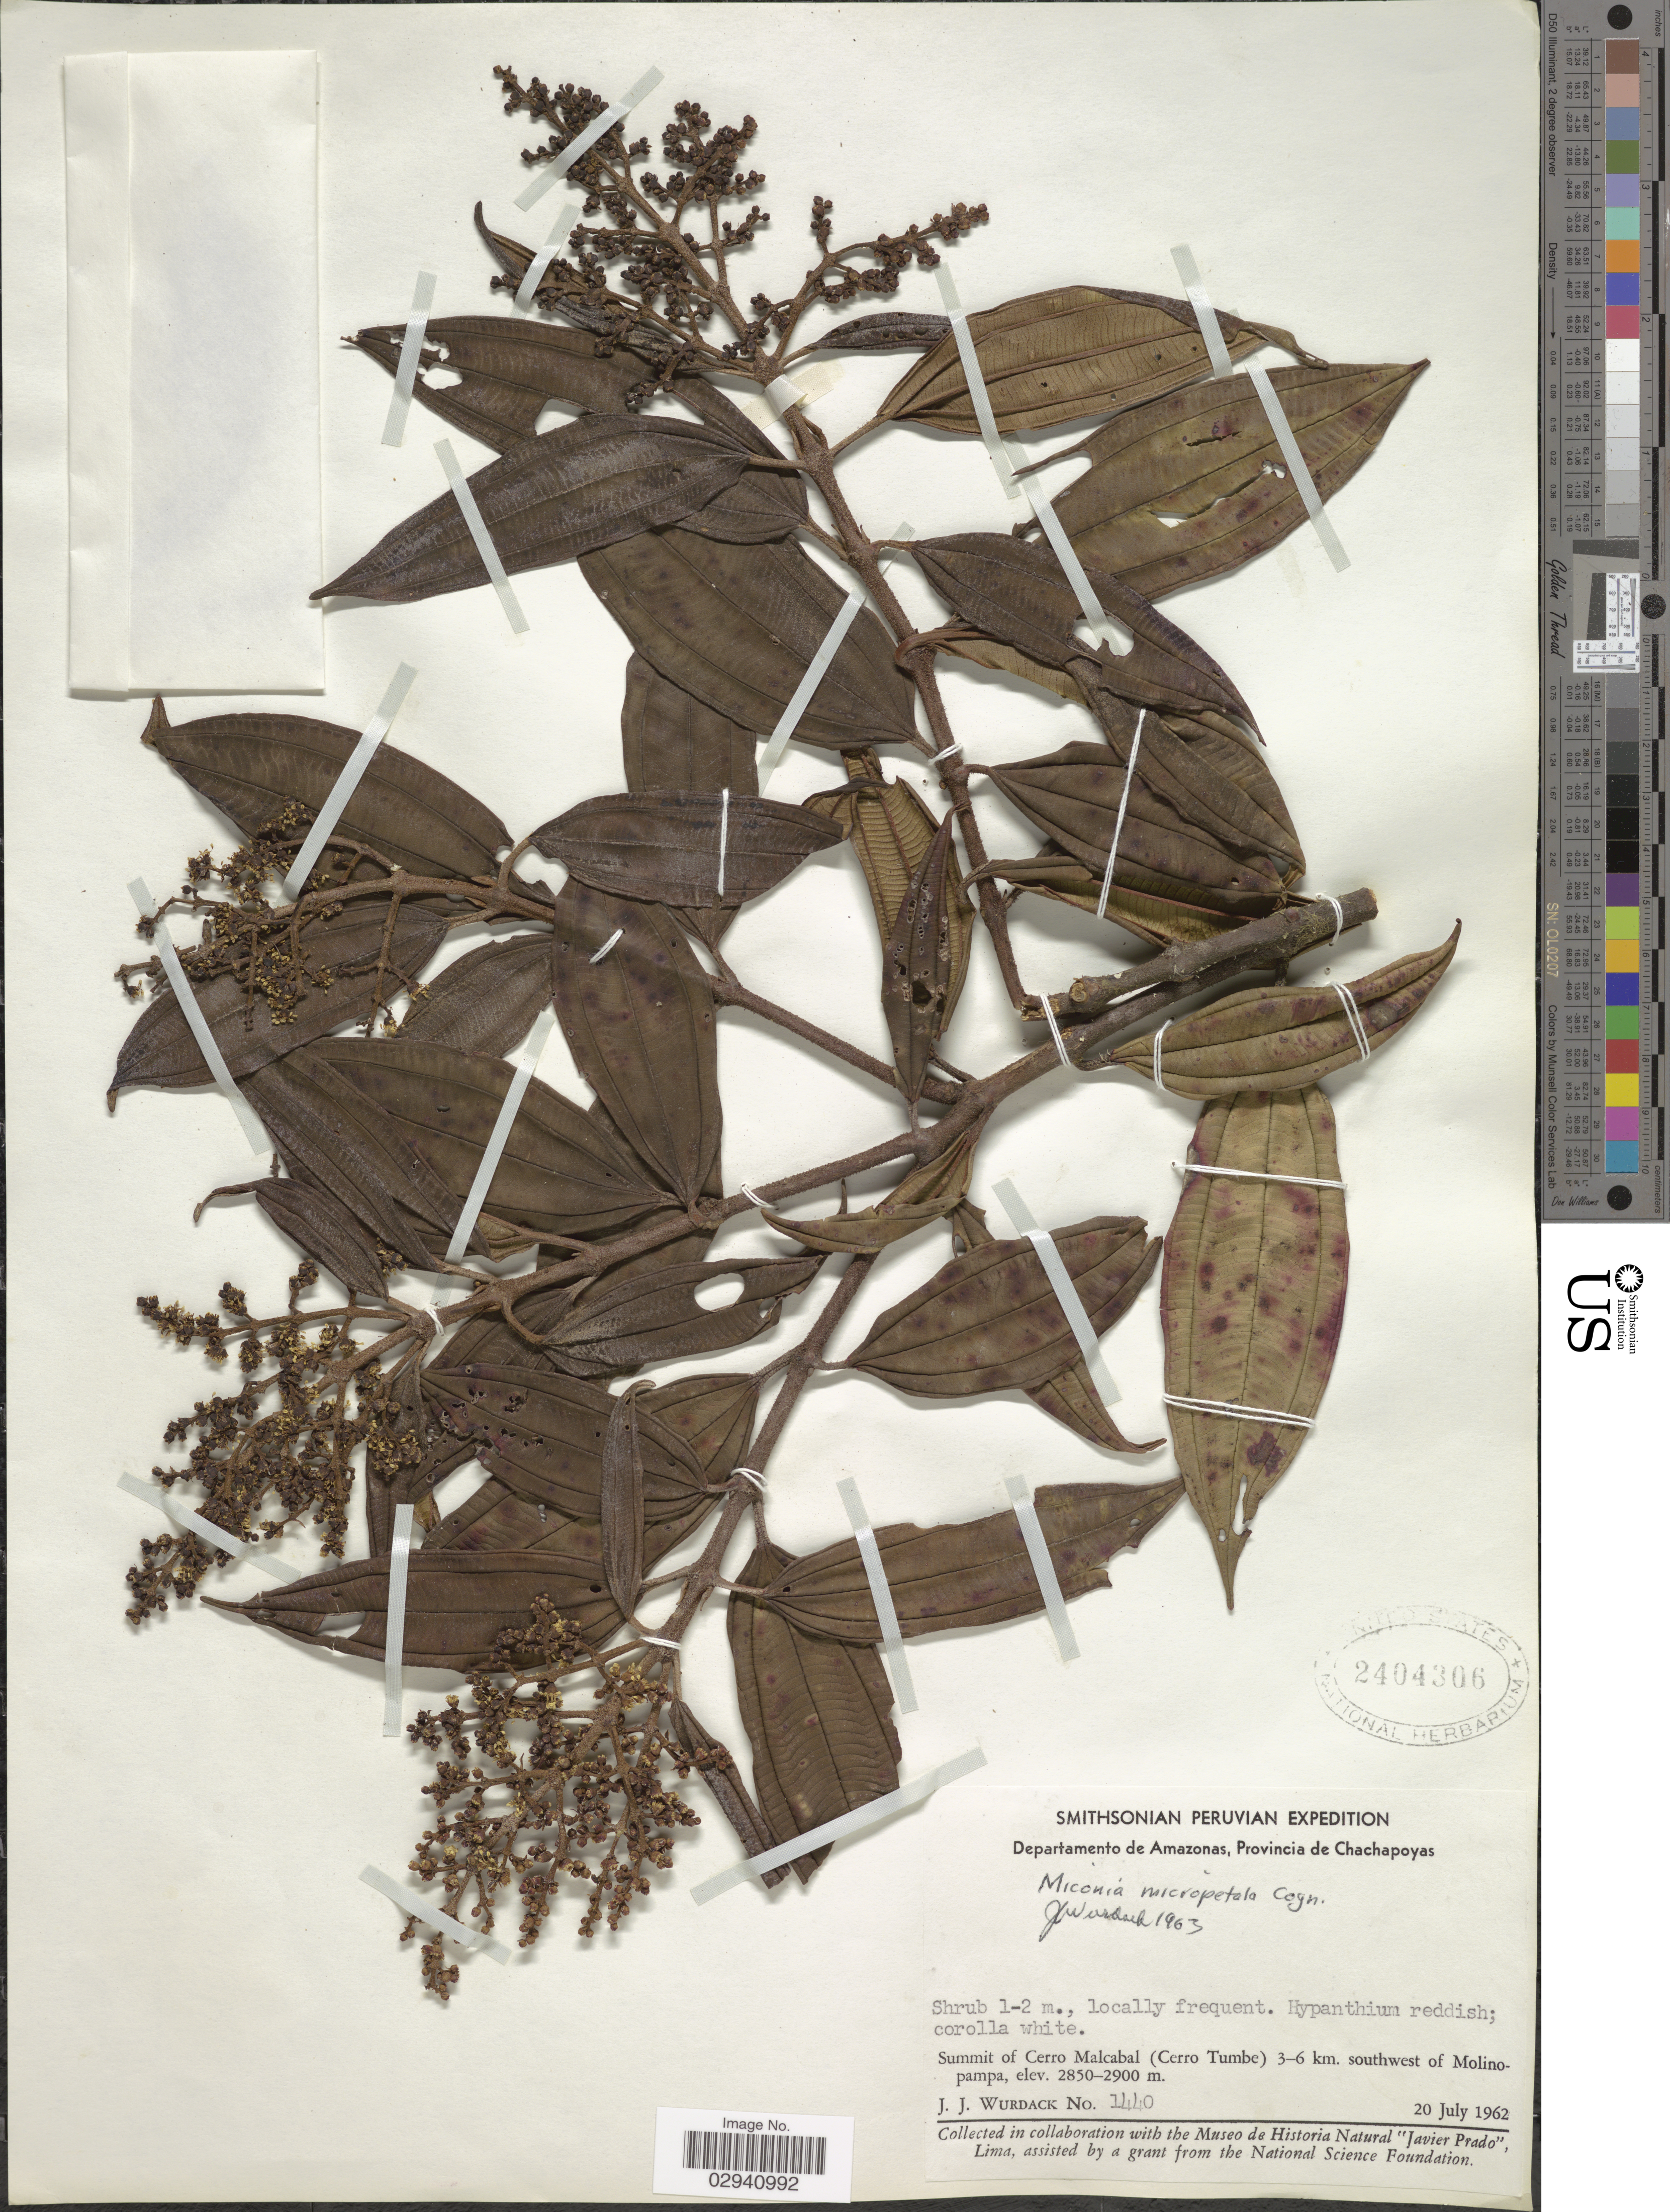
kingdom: Plantae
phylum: Tracheophyta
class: Magnoliopsida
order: Myrtales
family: Melastomataceae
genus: Miconia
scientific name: Miconia micropetala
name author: Cogn. in A. DC.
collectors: J. J. Wurdack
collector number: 1440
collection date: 1962-07-20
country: Peru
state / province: Amazonas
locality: Departamento de Amazonas, Provincia de Chachapoyas. Summit of Cerro Malcabal (Cerro Tumbe) 3-6 km. southwest of Molino-pampa.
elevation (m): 2850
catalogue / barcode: US 2404306